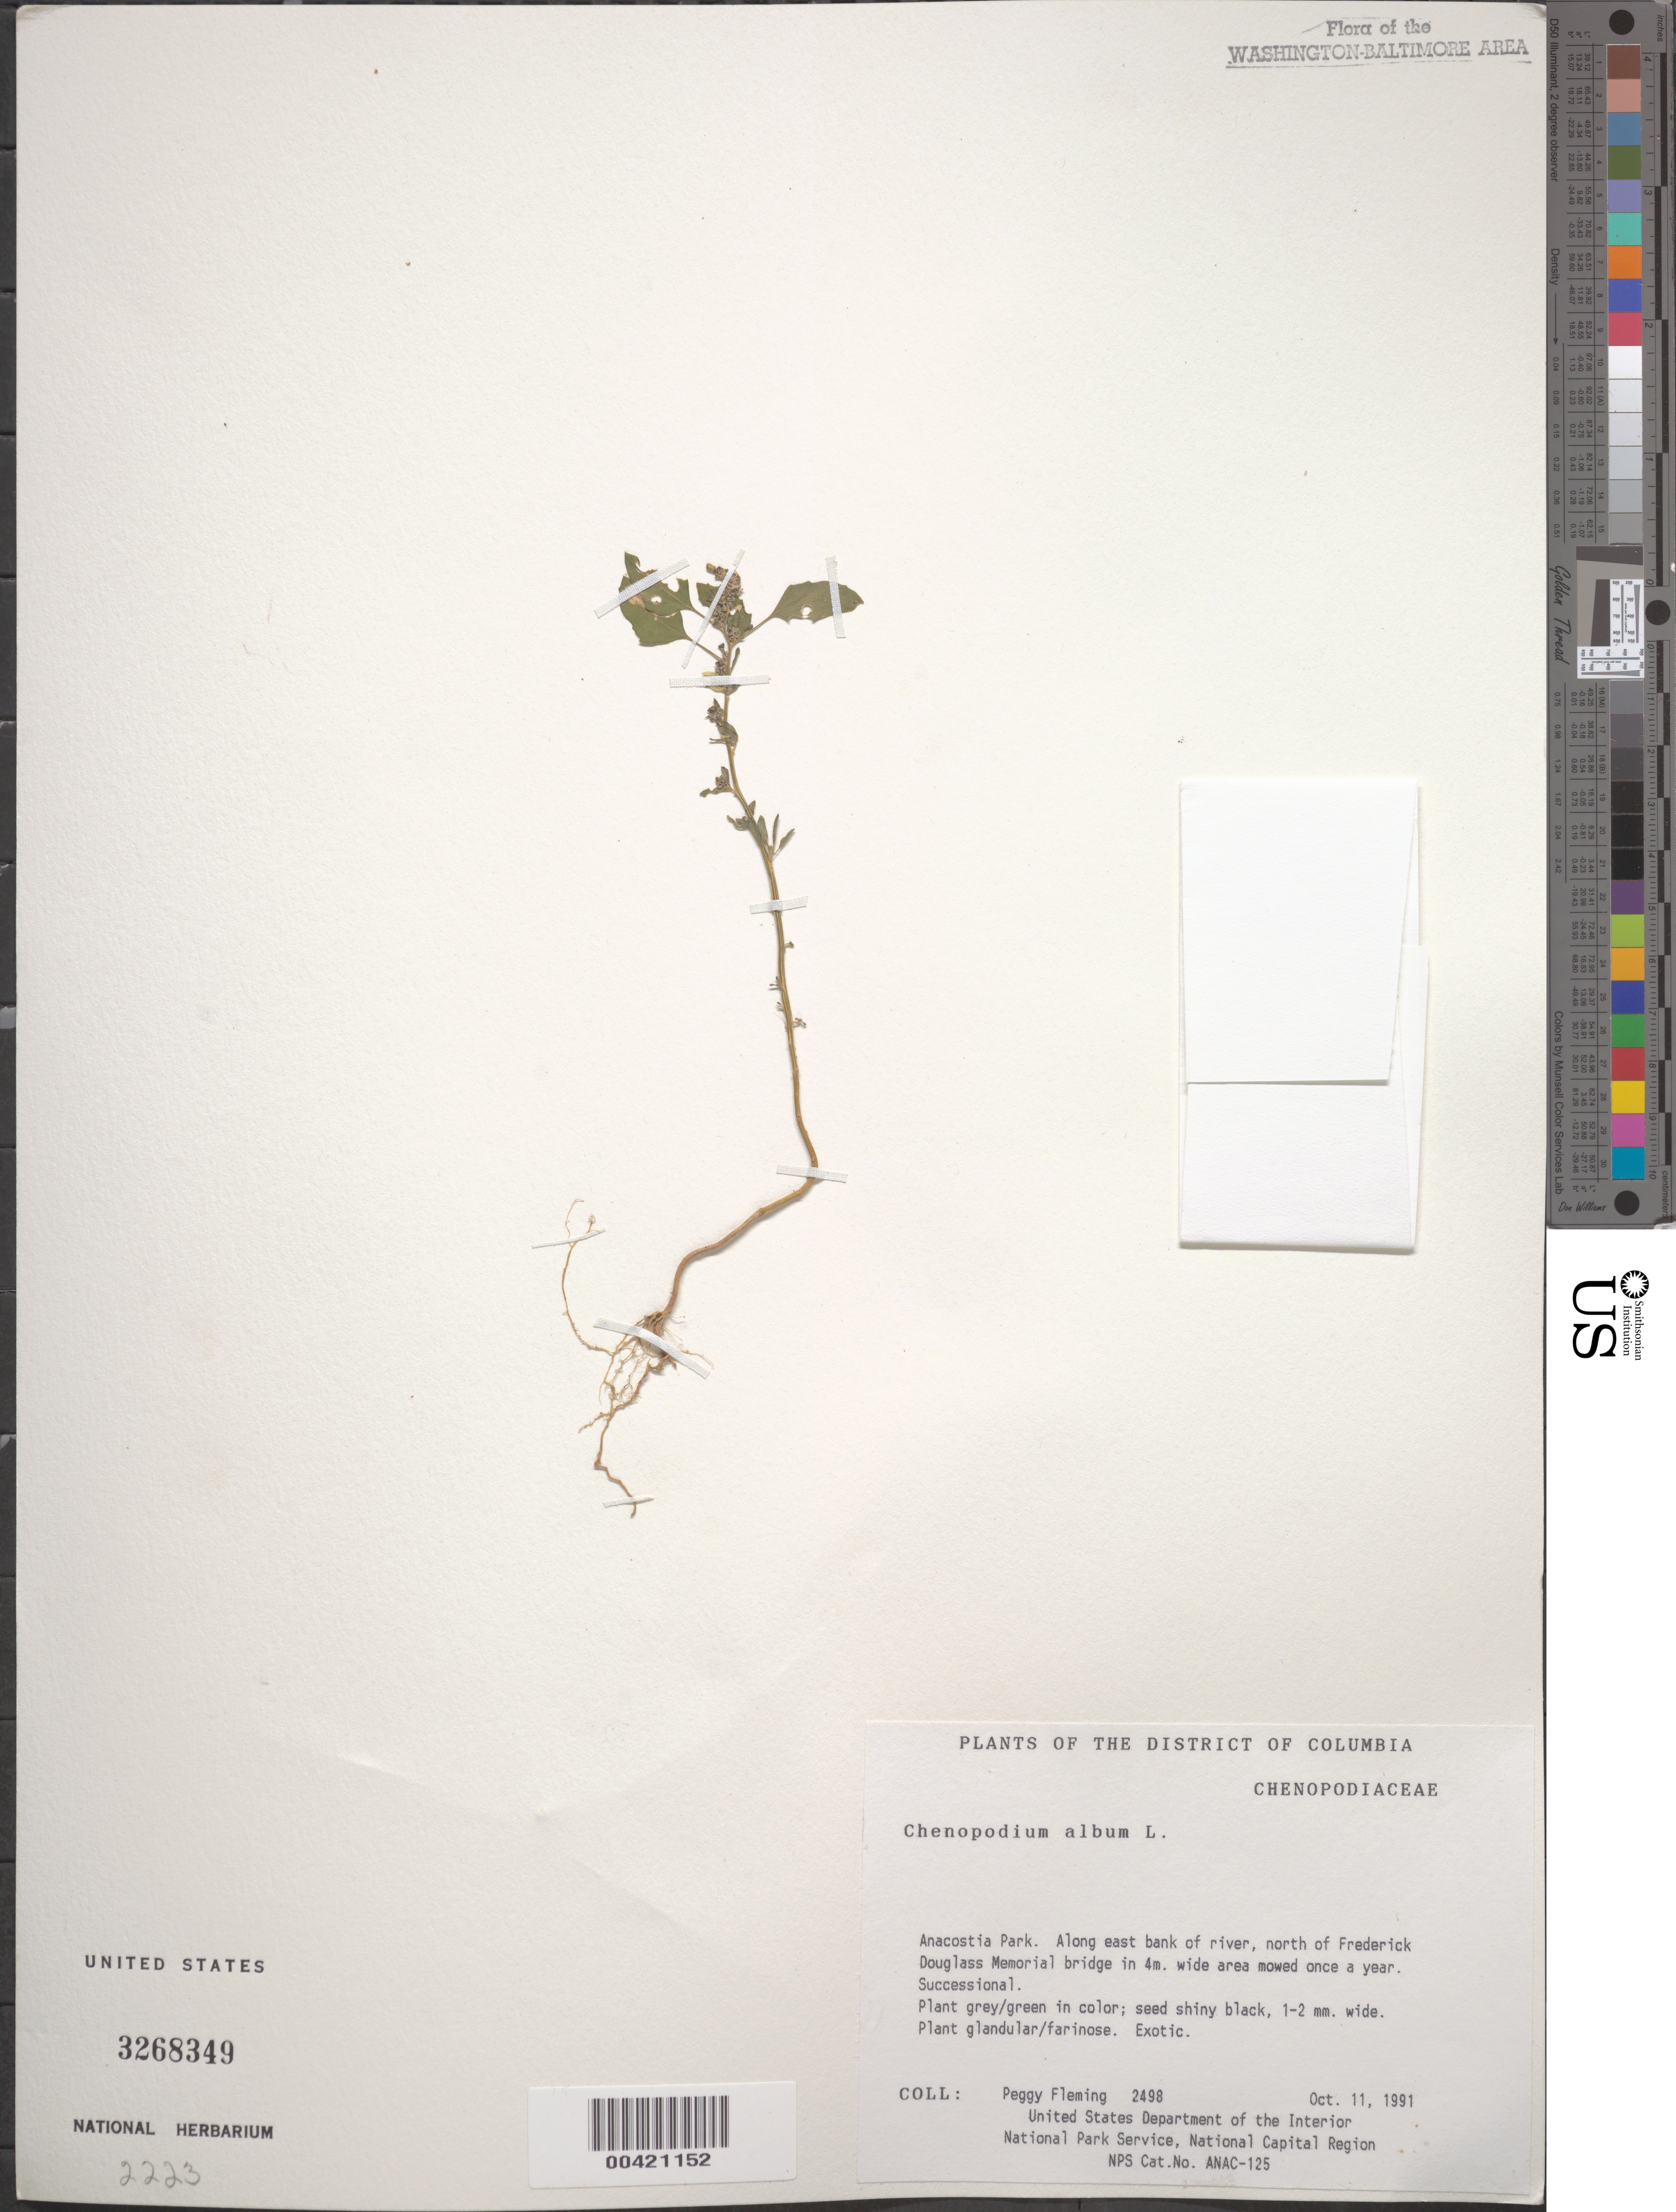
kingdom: Plantae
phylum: Tracheophyta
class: Magnoliopsida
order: Caryophyllales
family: Amaranthaceae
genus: Chenopodium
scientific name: Chenopodium album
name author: L.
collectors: P. Fleming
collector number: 2498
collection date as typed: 11 Oct 1991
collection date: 1991-10-11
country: United States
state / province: District of Columbia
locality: Anacostia Park, E bank of River, N of Frederick Douglass Memorial Bridge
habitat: Sucessional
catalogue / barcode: US 3268349